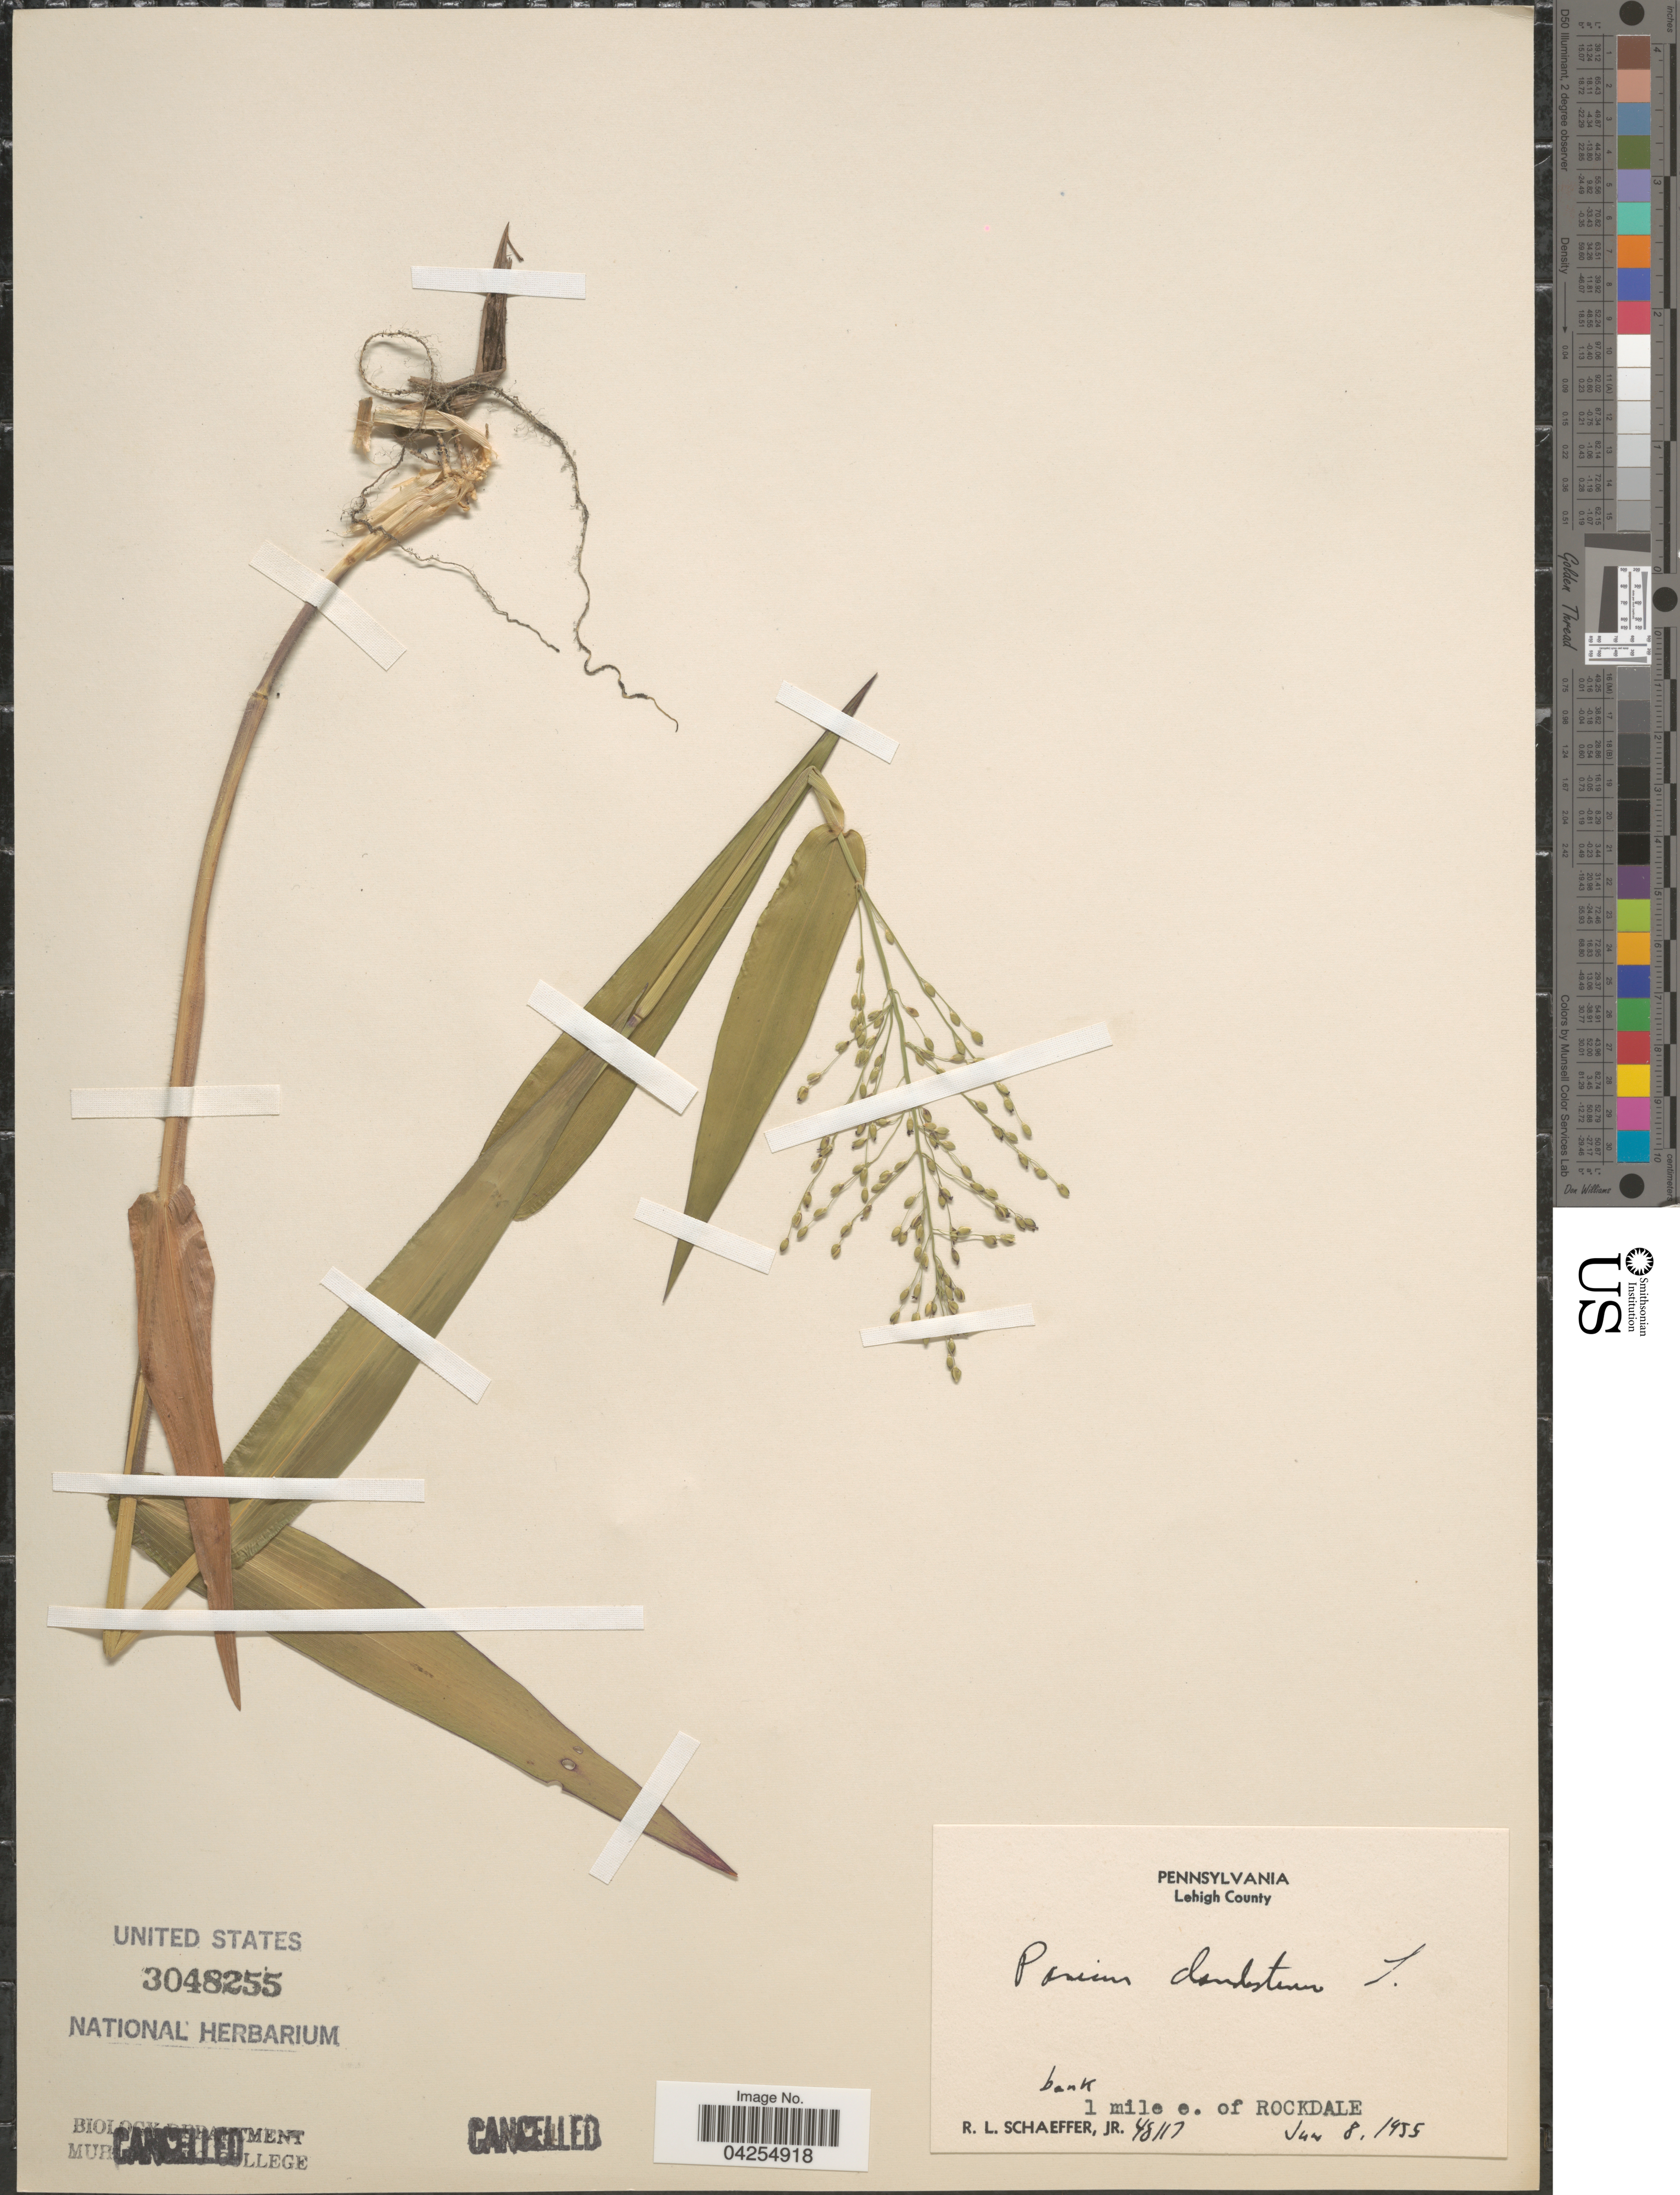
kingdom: Plantae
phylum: Tracheophyta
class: Liliopsida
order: Poales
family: Poaceae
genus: Dichanthelium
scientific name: Dichanthelium dichotomum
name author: (L.) Gould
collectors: R. L. Schaeffer Jr.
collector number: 48117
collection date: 1955-06-08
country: United States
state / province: Pennsylvania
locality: Lehigh County. 1 mile e. of Rockdale.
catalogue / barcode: US 3048255